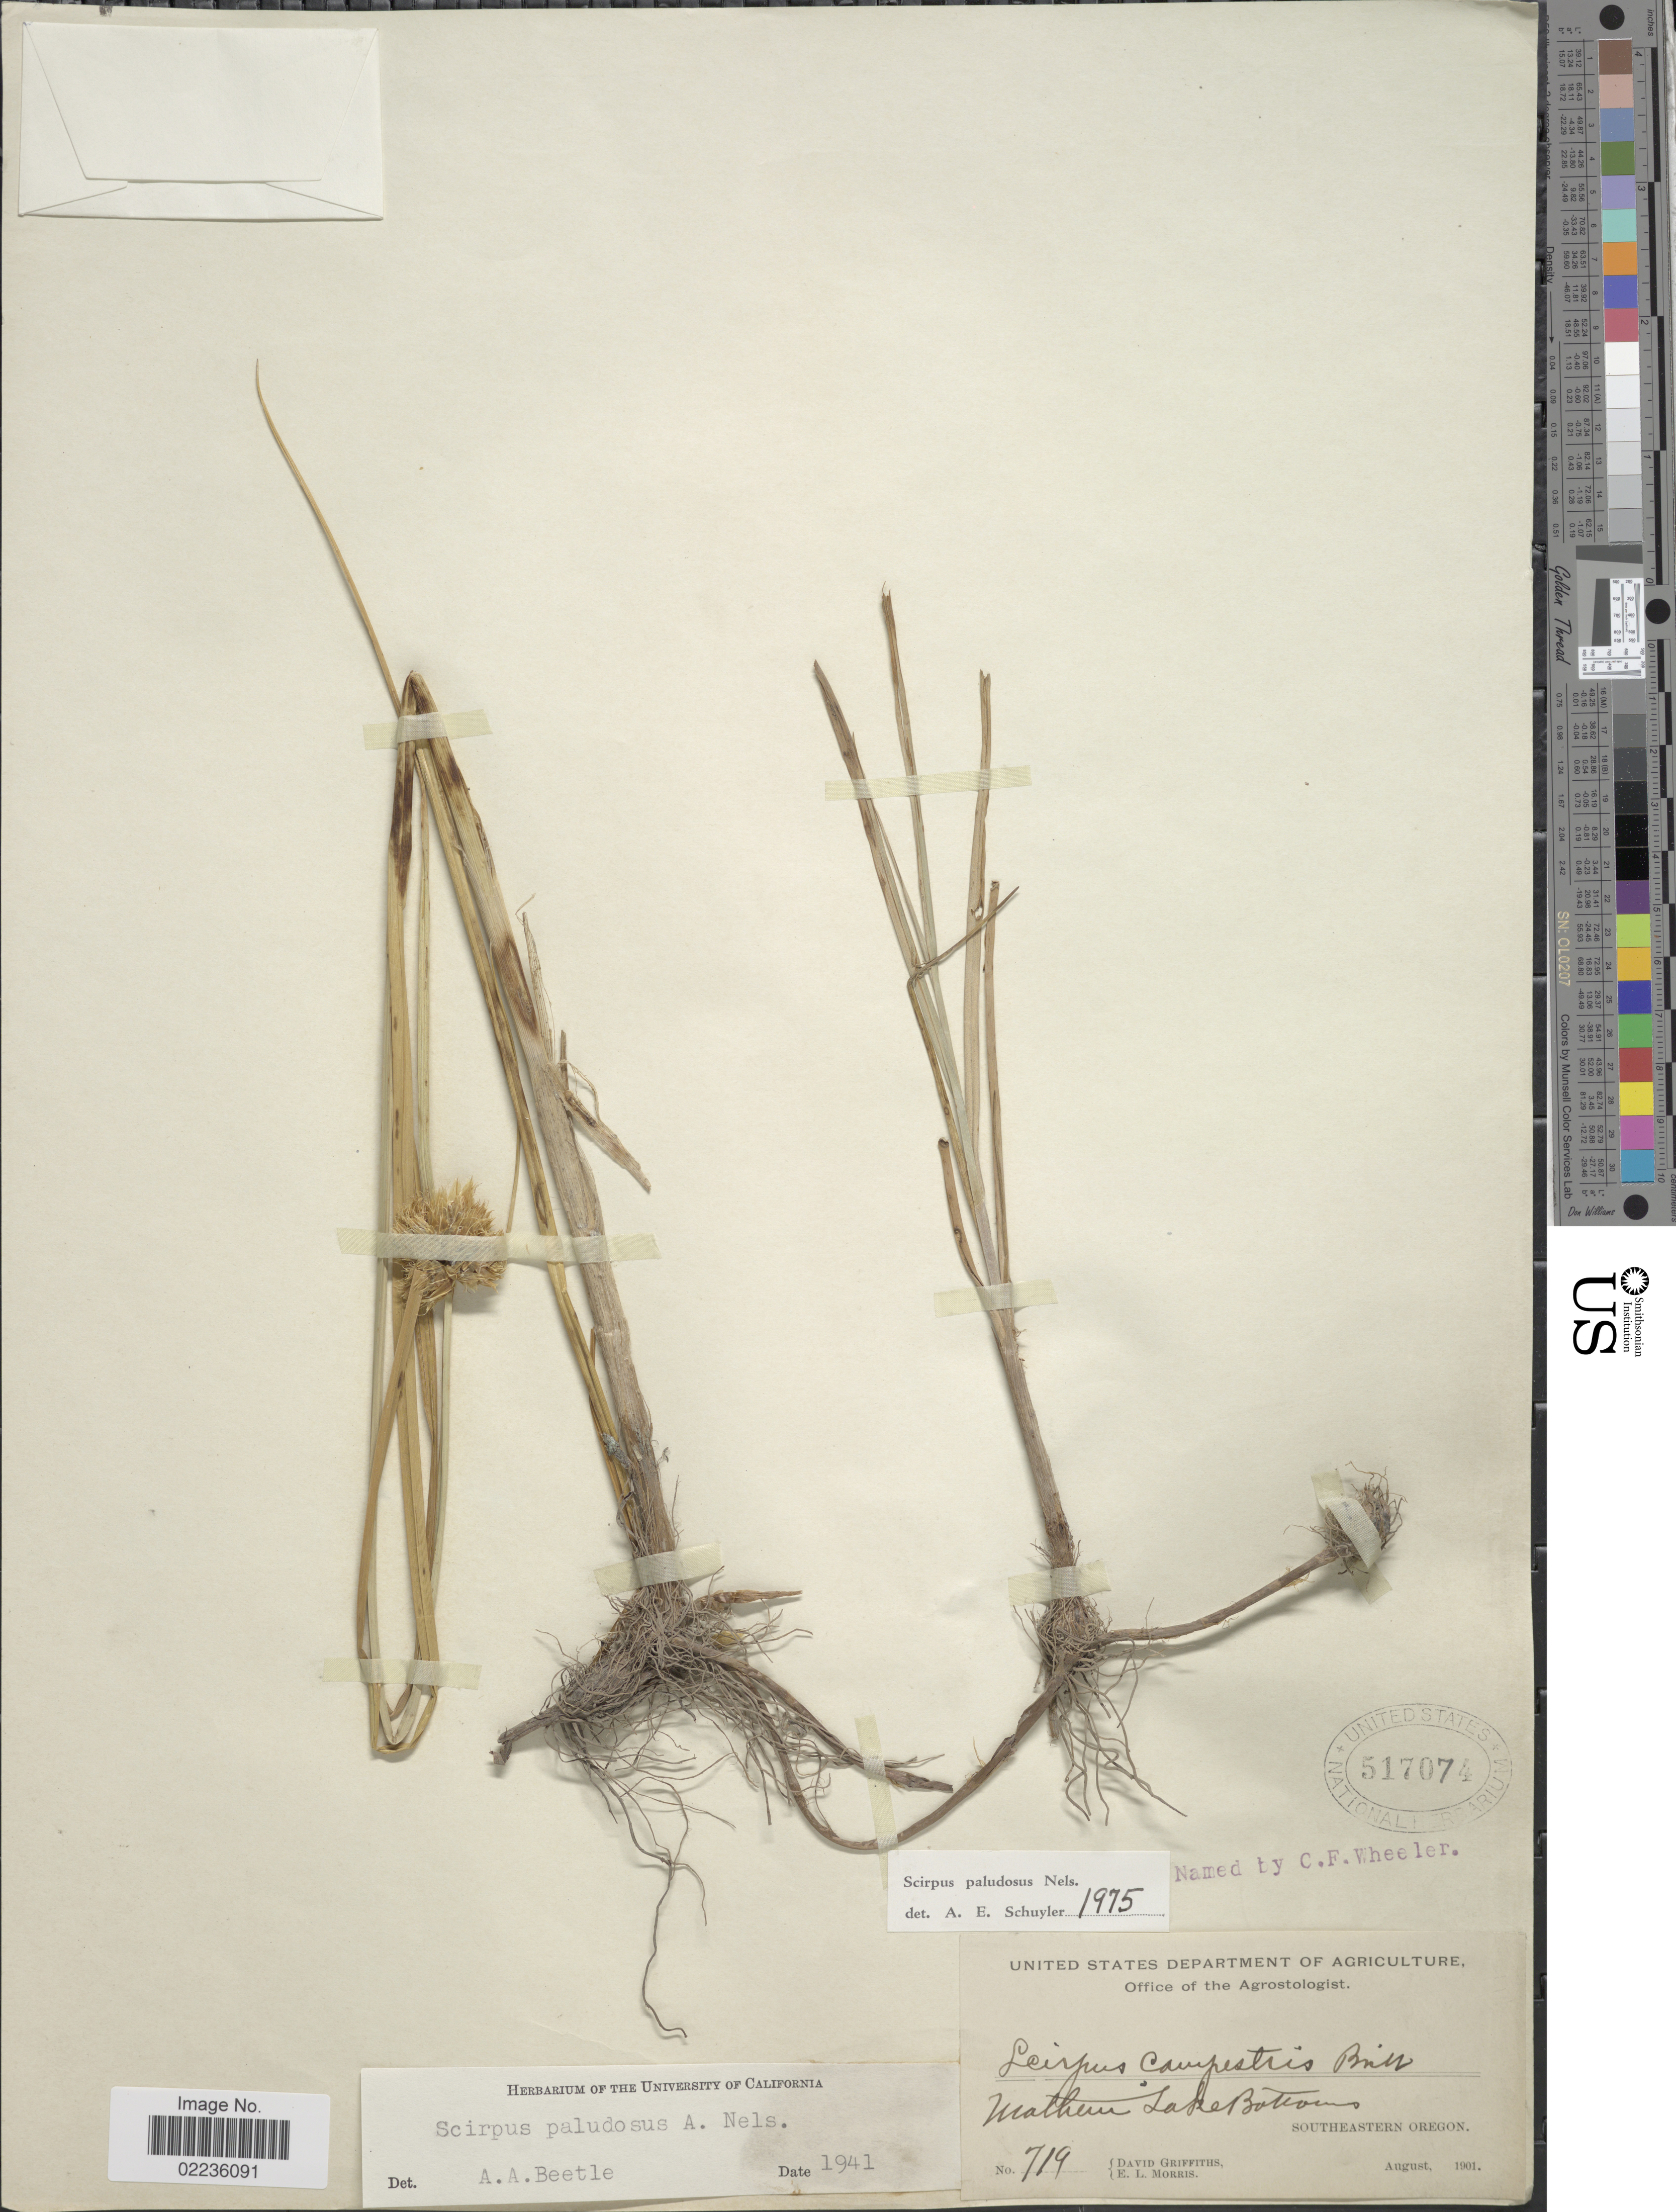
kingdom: Plantae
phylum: Tracheophyta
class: Liliopsida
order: Poales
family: Cyperaceae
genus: Bolboschoenus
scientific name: Bolboschoenus maritimus subsp. paludosus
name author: (A. Nelson) T. Koyama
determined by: Strong, M. T., (US), Smithsonian Institution - National Museum of Natural History (UNITED STATES)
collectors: D. Griffiths & E. Morris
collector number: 719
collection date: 1901-08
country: United States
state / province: Oregon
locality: Malheur Lake Bottoms, Southeastern Oregon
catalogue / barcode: US 517074